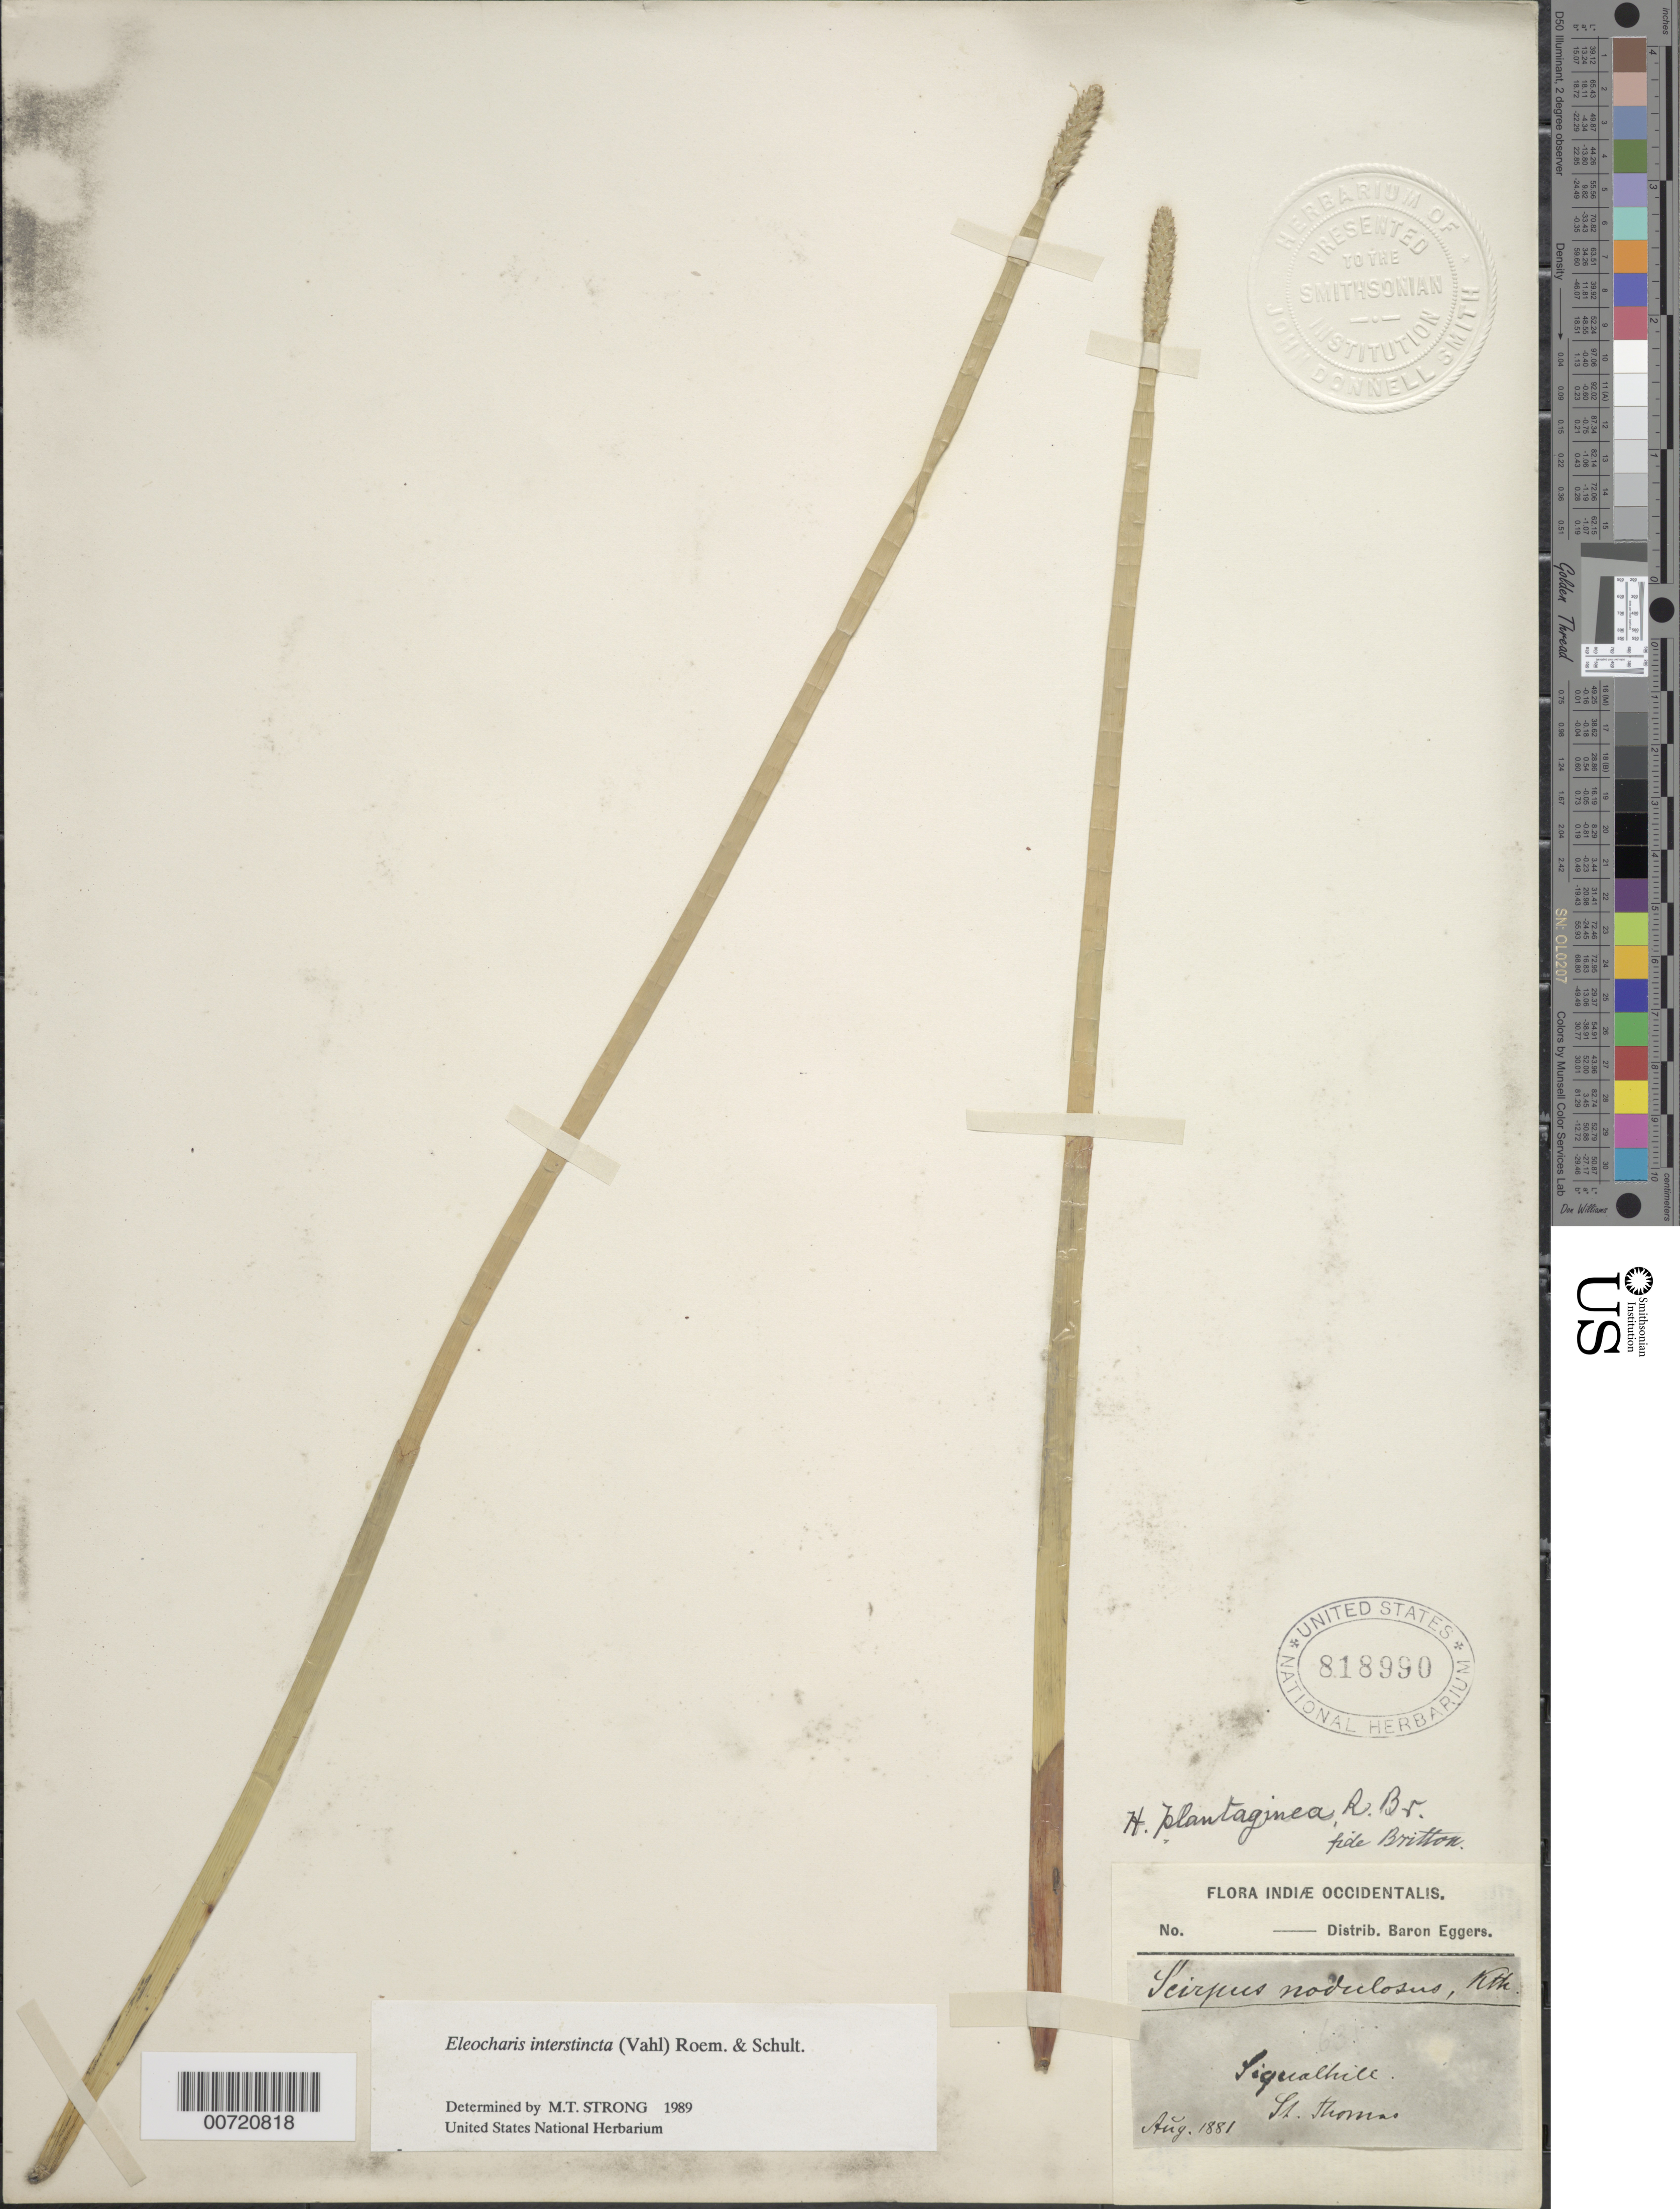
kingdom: Plantae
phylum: Tracheophyta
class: Liliopsida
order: Poales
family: Cyperaceae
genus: Eleocharis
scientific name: Eleocharis interstincta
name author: (Vahl) Roem. & Schult.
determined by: Strong, M. T., (US), Smithsonian Institution - National Museum of Natural History (UNITED STATES)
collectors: H. F. A. von Eggers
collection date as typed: Aug 1881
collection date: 1881-08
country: U.S. Virgin Islands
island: St. Thomas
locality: St. Thomas: Signal Hill.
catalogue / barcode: US 818990